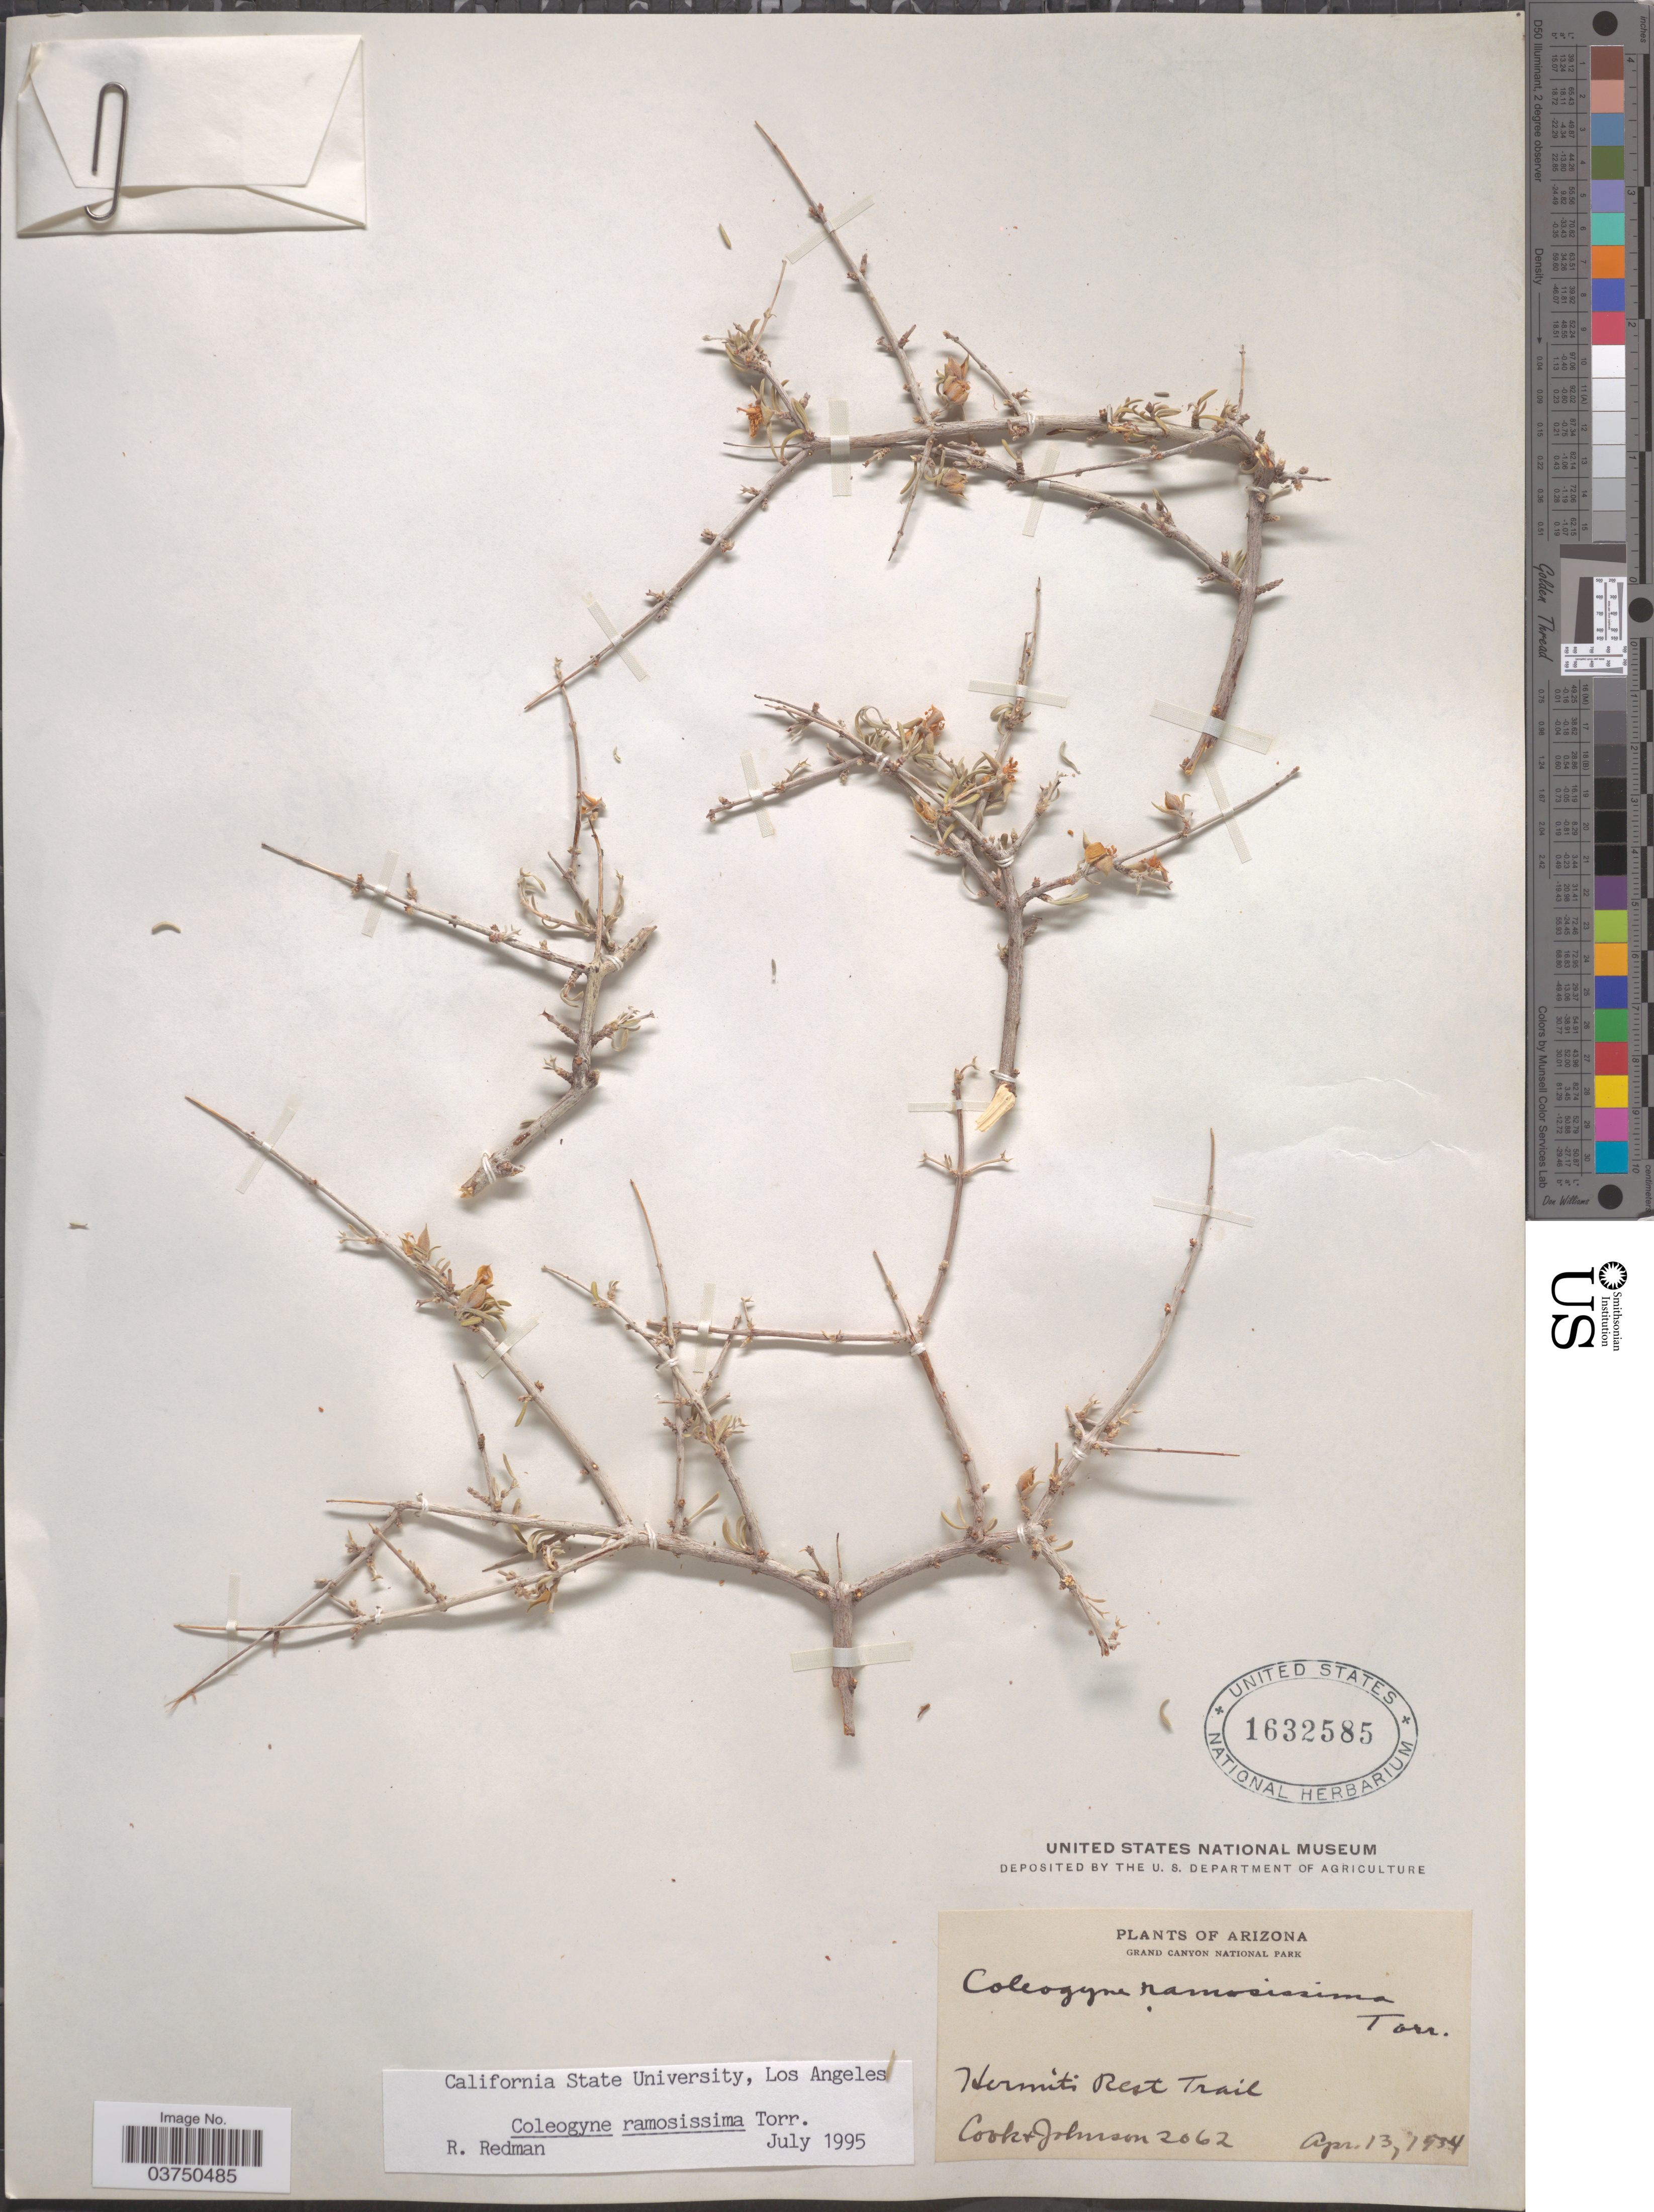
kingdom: Plantae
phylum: Tracheophyta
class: Magnoliopsida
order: Rosales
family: Rosaceae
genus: Coleogyne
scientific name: Coleogyne ramosissima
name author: Torr.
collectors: Cook, -- & -- Johnson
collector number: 2062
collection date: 1934-04-13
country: United States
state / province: Arizona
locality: Grand Canyon National Park. Hermits Rest Trail.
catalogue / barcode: US 1632585